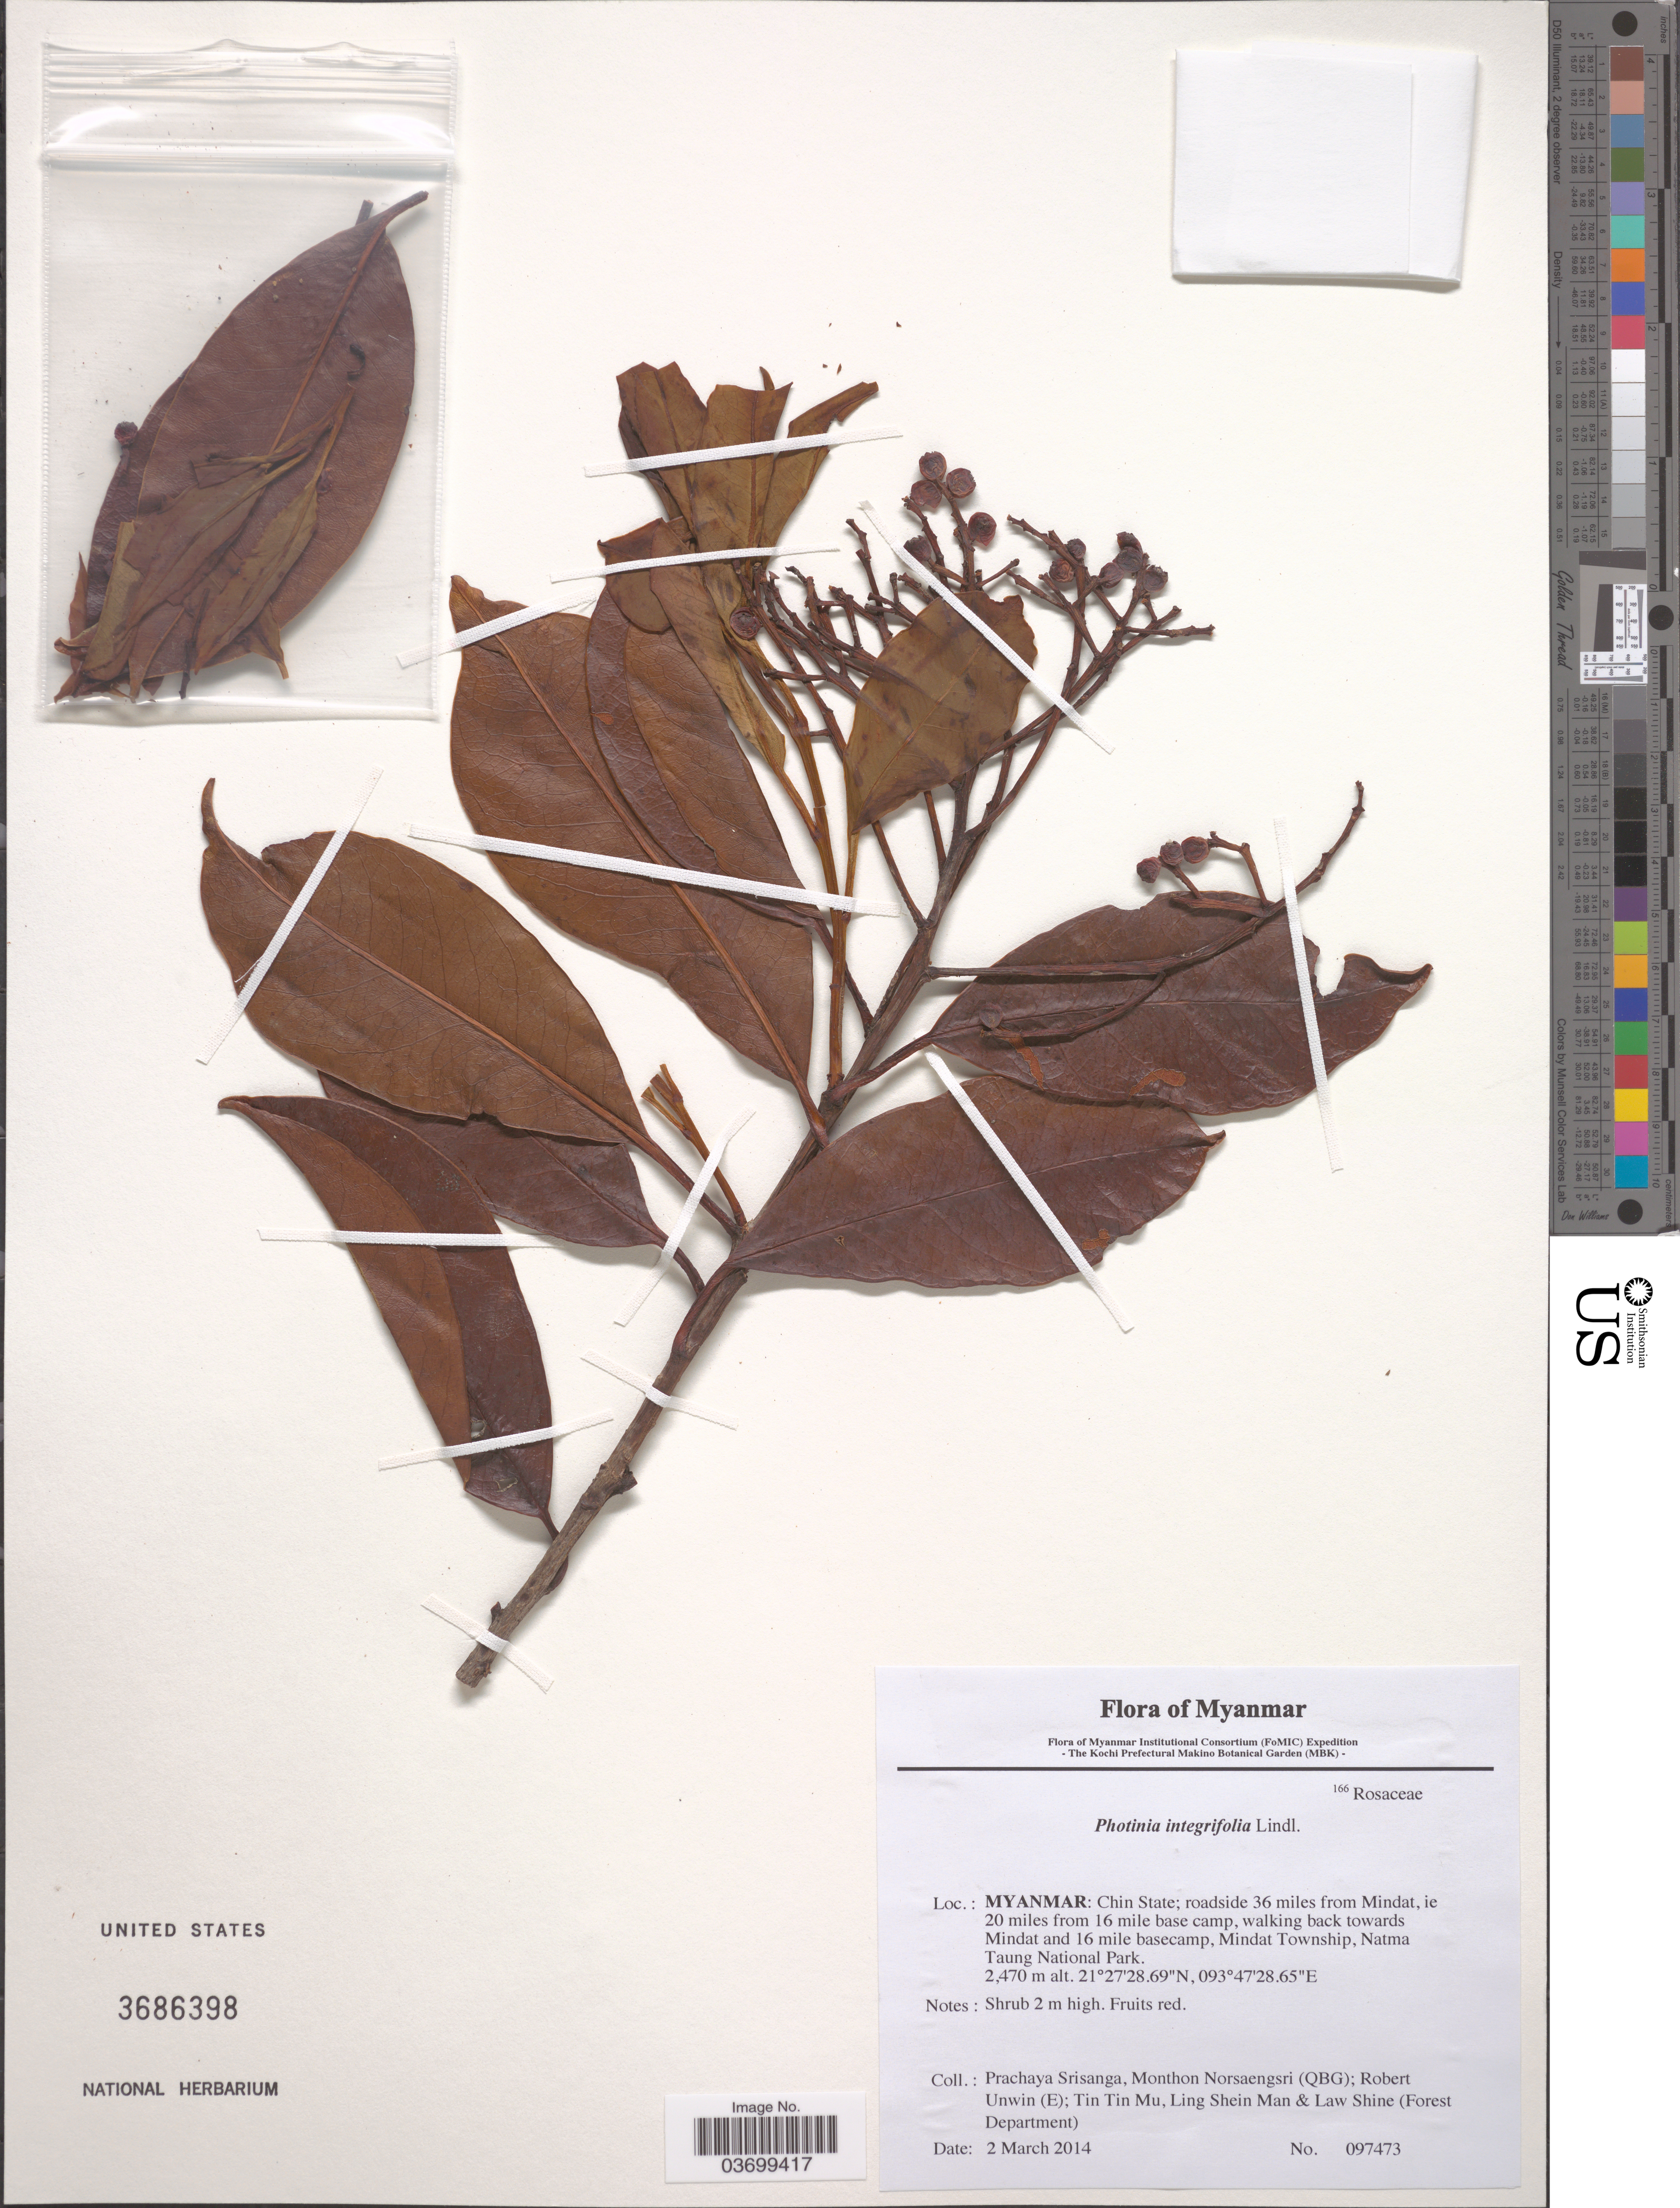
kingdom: Plantae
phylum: Tracheophyta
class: Magnoliopsida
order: Rosales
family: Rosaceae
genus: Photinia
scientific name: Photinia integrifolia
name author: Lindl.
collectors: P. Srisanga, M. Norsaengsri, R. Unwin, Tin Tin Mu & et al.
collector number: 097473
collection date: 2014-03-02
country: Myanmar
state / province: Chin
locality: Roadside 36 miles from Mindat, ie 20 miles from 16 mile base camp, walking back towards Mindat and 16 mile basecamp, Mindat Township, Natma Taung National Park.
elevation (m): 2470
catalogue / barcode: US 3686398